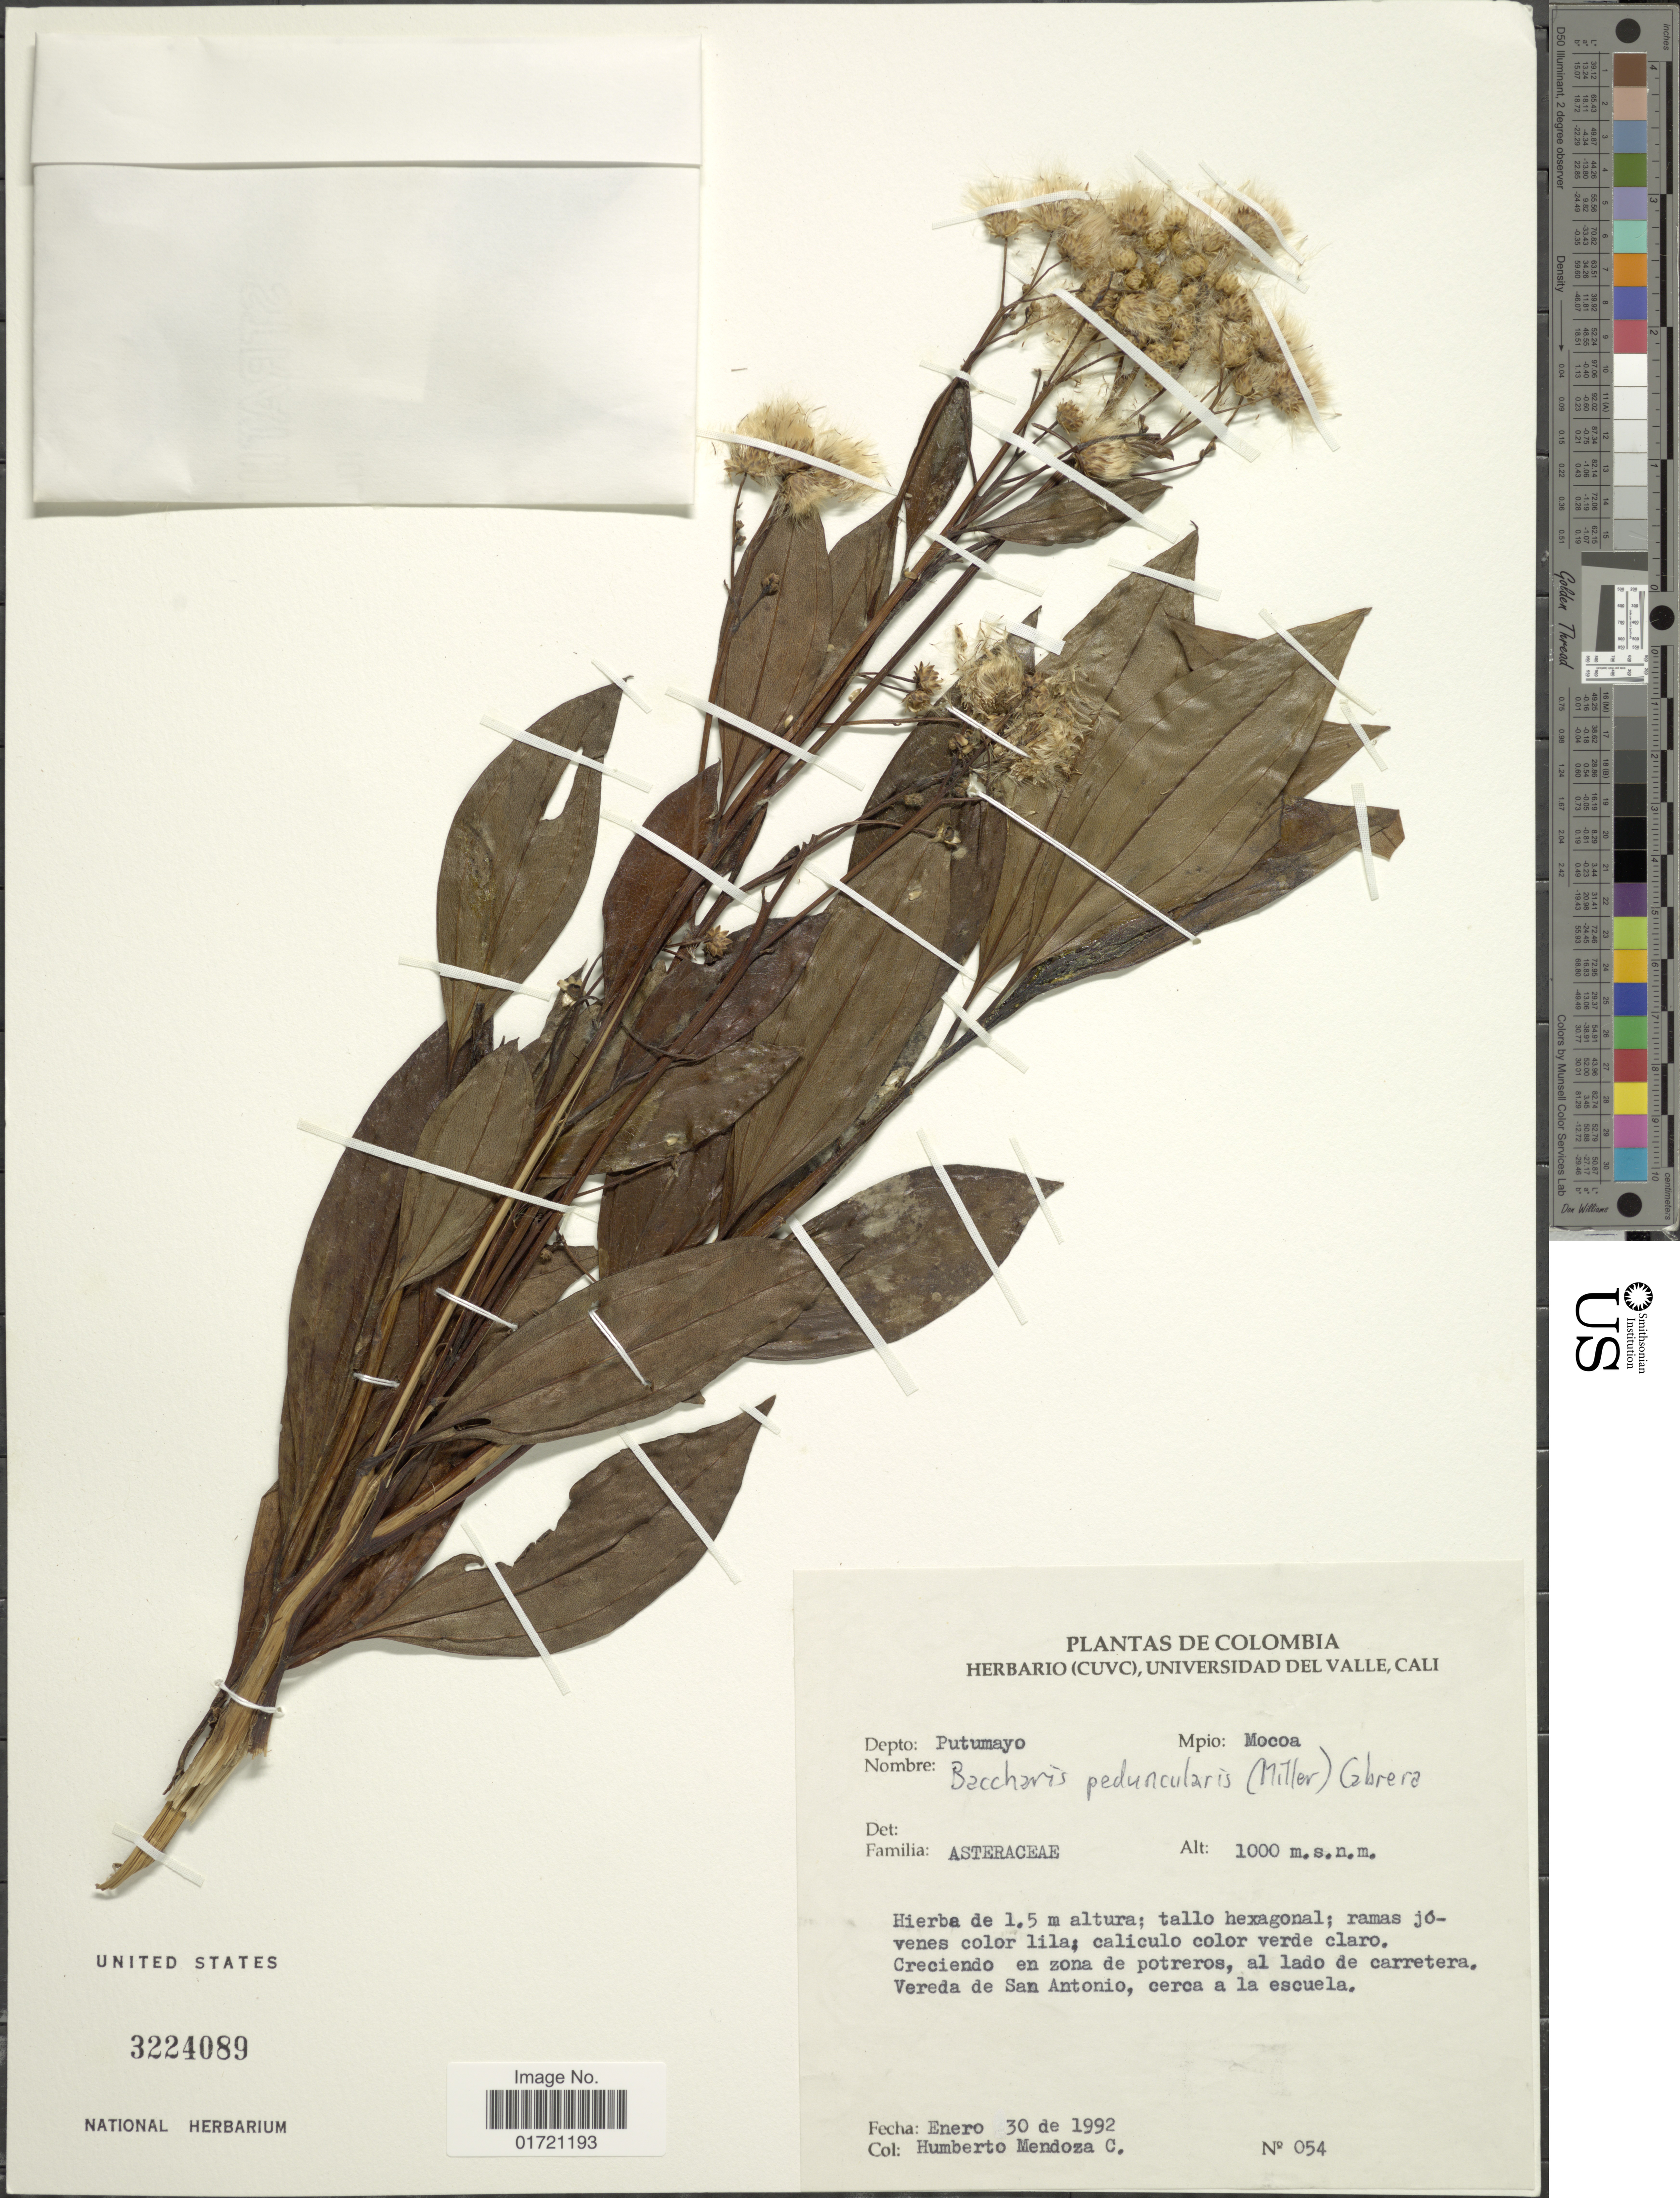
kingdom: Plantae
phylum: Tracheophyta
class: Magnoliopsida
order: Asterales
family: Asteraceae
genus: Baccharis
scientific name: Baccharis pedunculata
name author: (Mill.) Cabrera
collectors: H. Mendoza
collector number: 054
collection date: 1992-01-30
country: Colombia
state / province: Putumayo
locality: Depto: Putumayo. Mpio: Mocoa. Vereda de San Antonio, cerca a la escuela.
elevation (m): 1000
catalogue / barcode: US 3224089